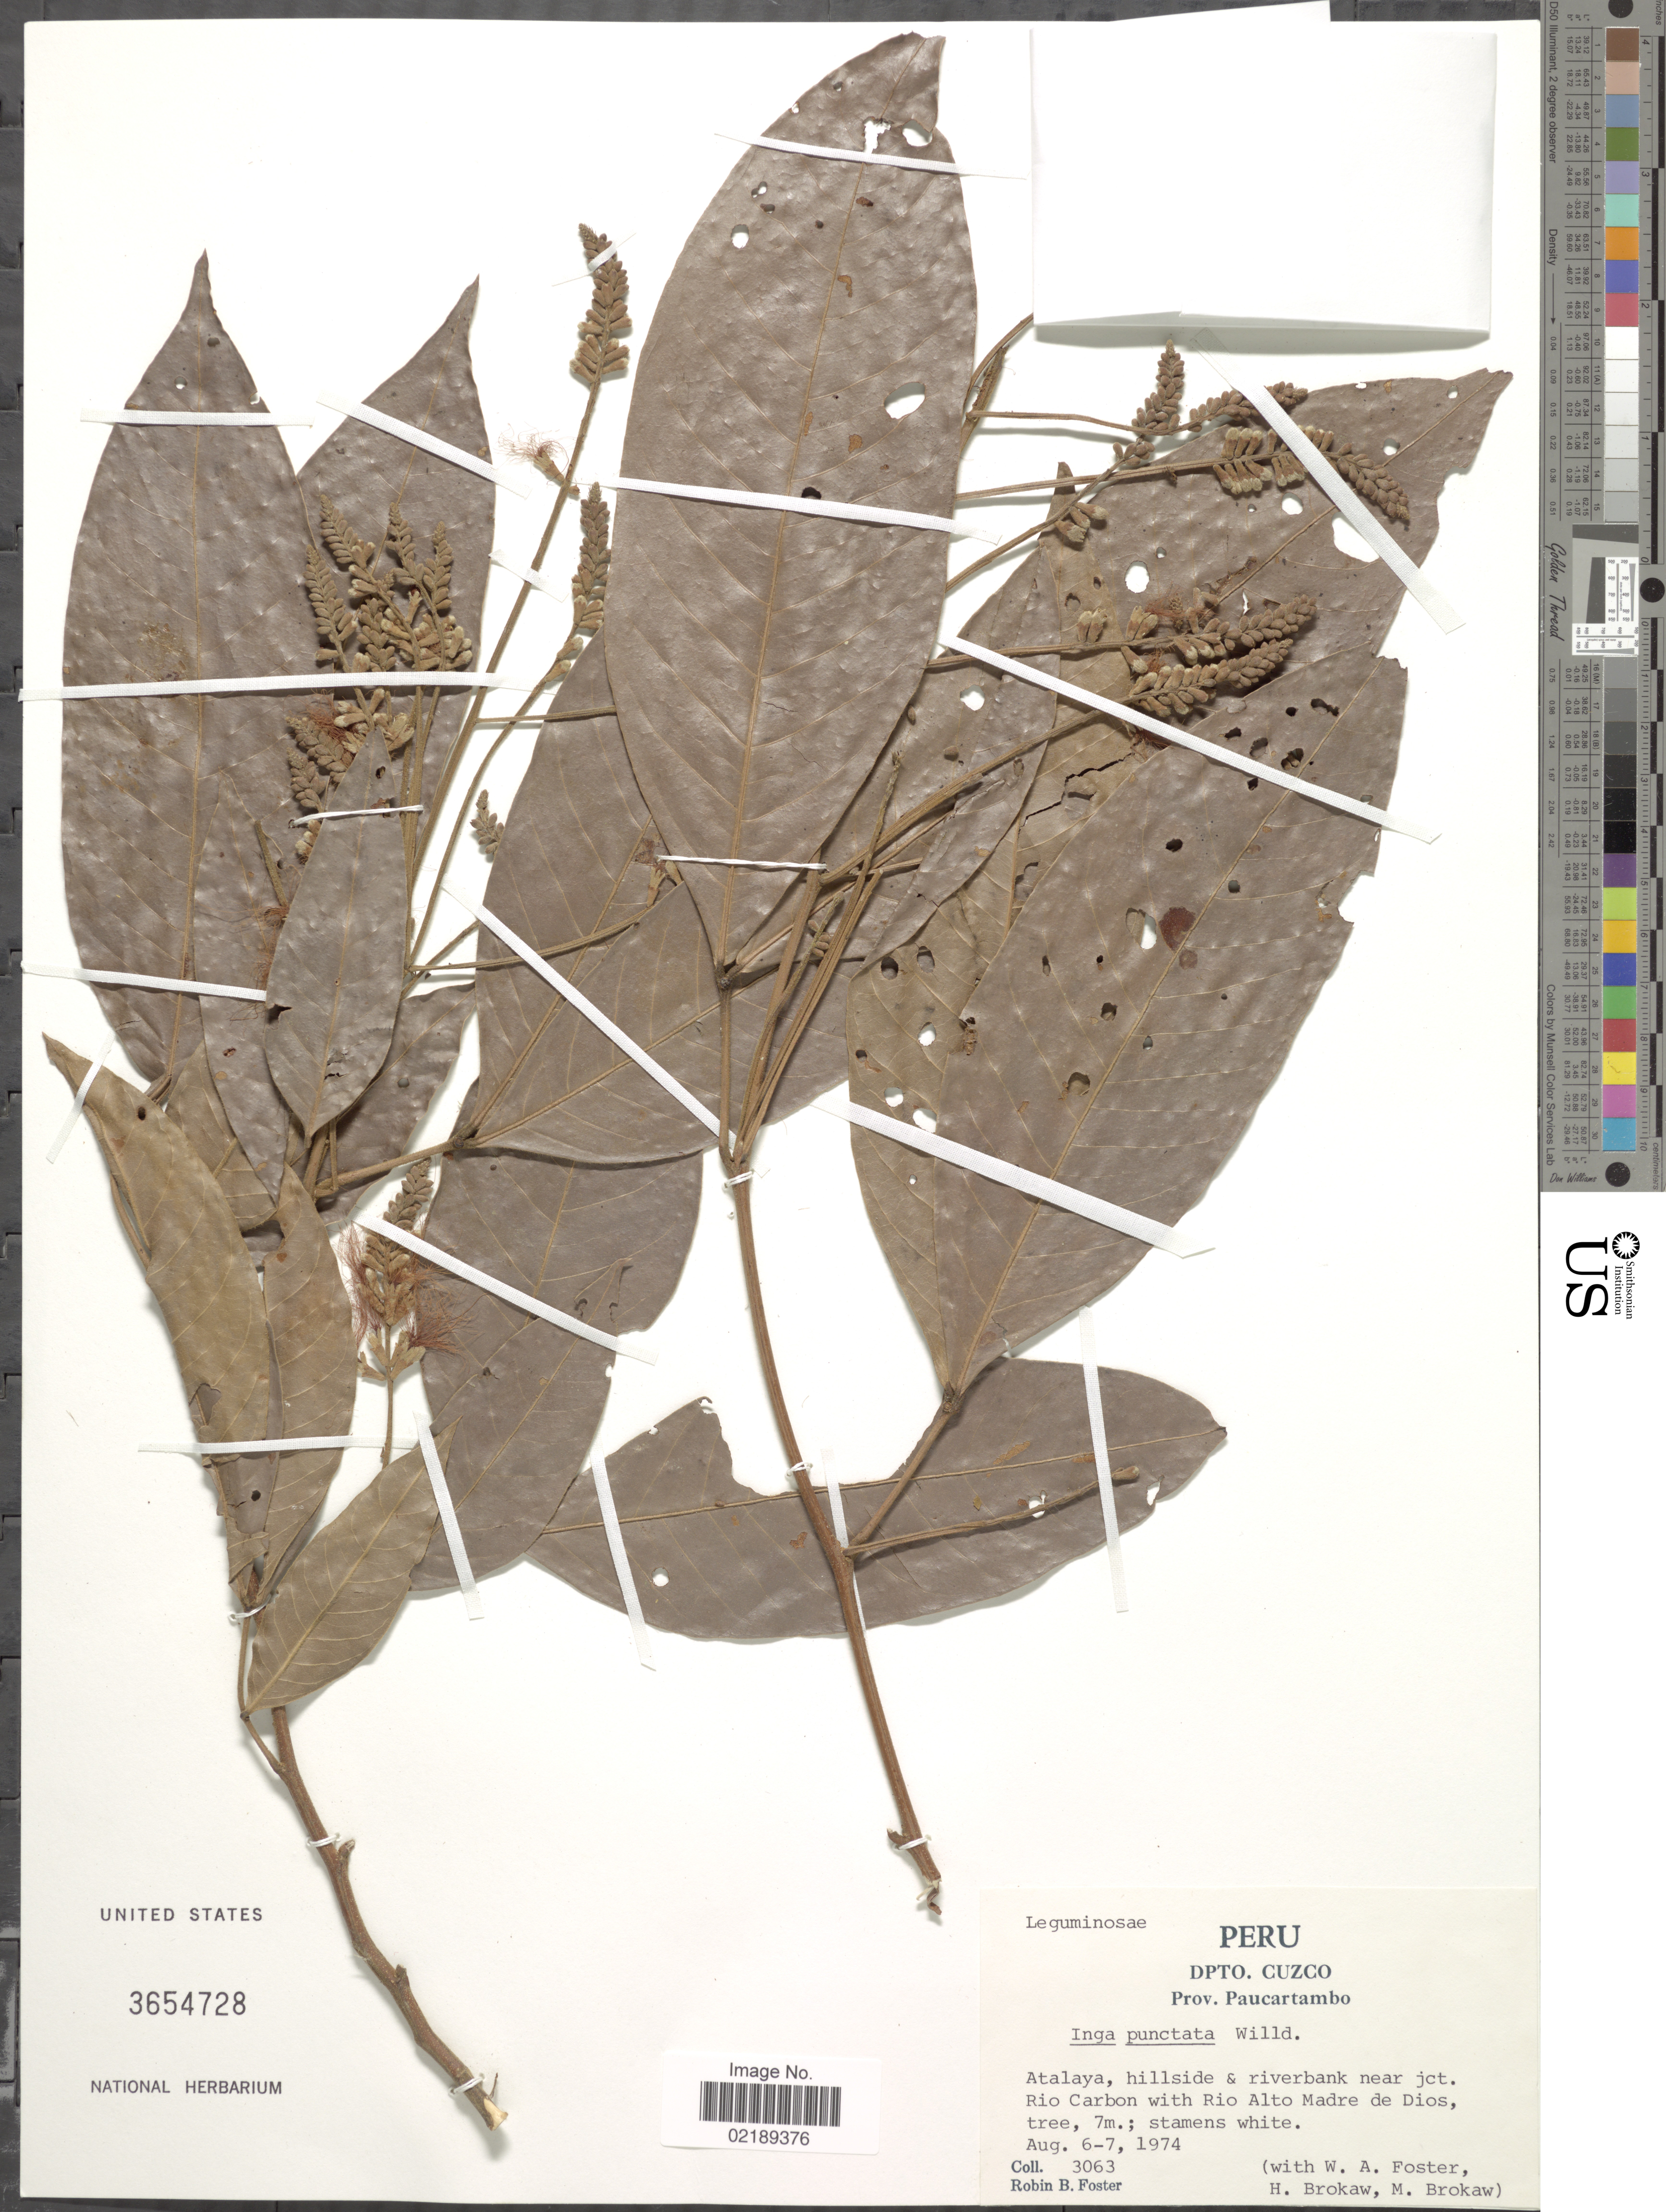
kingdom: Plantae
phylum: Tracheophyta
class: Magnoliopsida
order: Fabales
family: Fabaceae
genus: Inga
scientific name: Inga punctata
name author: Willd.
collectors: R. B. Foster, W. Foster, H. Brokaw & M. Brokaw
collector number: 3063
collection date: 1974-08-06/1974-08-07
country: Peru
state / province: Cusco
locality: Prov. Paucartambo, Cuzco, Atalaya, hillside & riverbank near jct. Rio Carbon with Rio Alto Madre de Dios.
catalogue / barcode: US 3654728